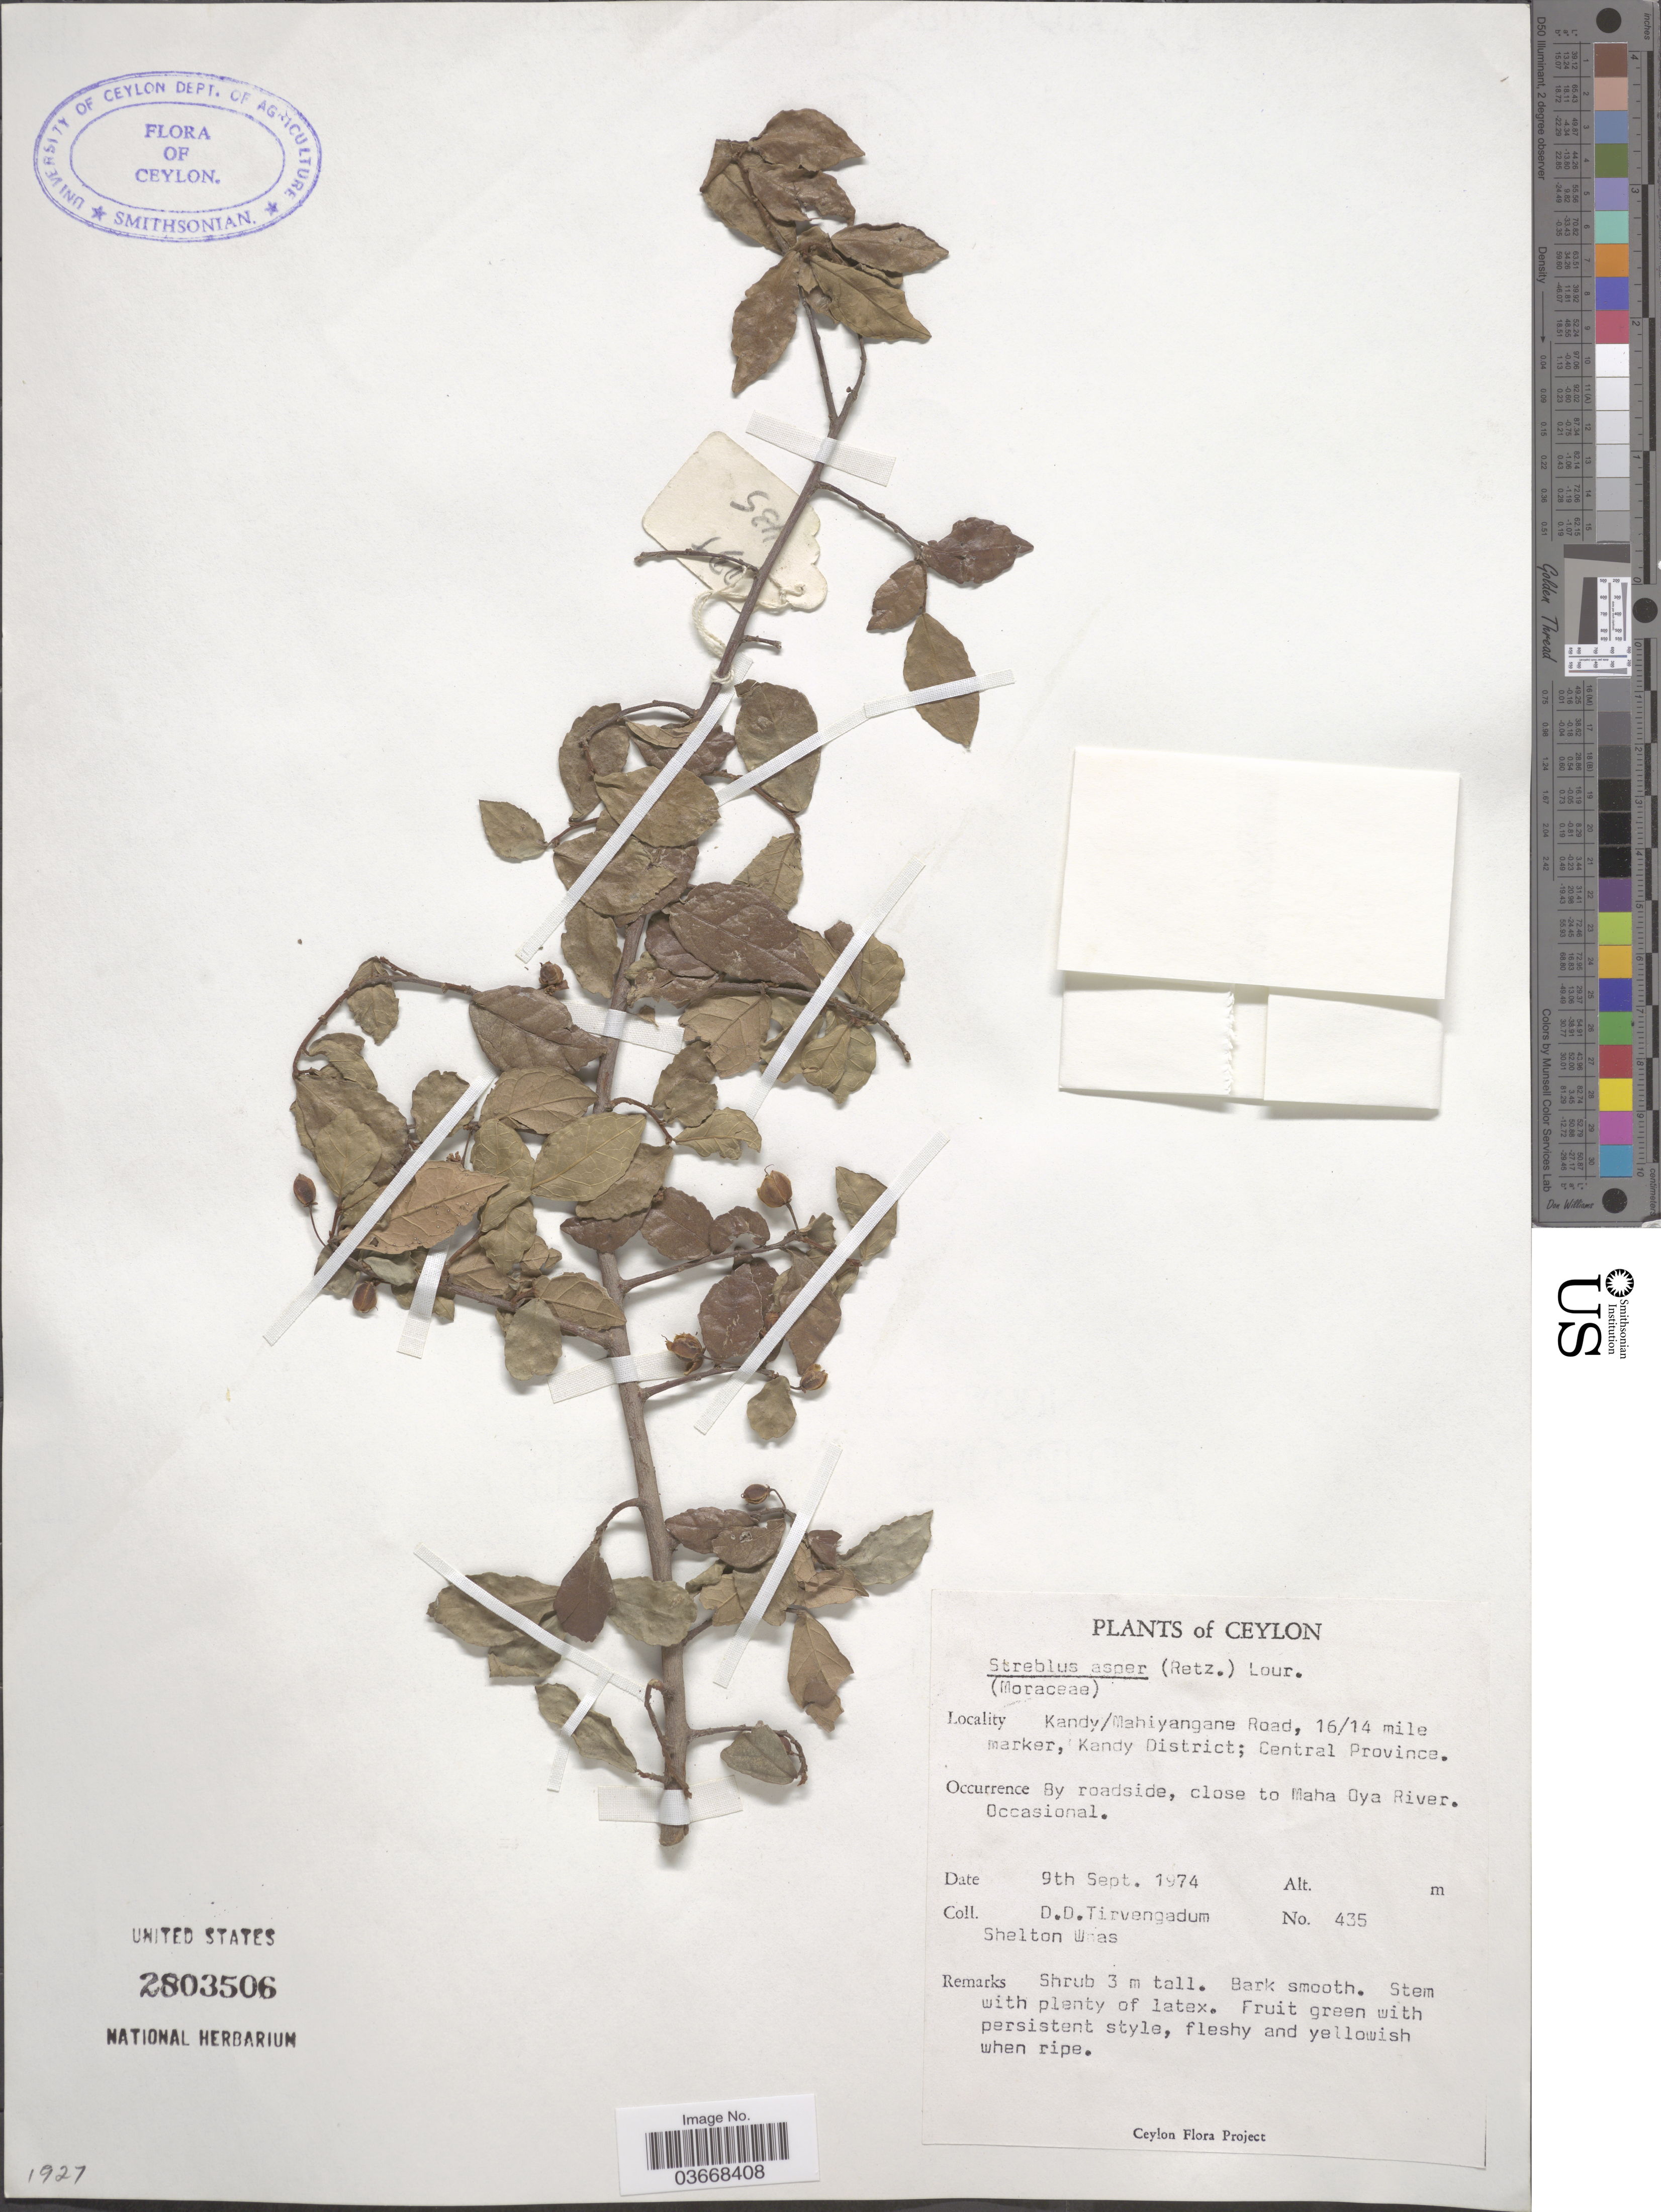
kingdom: Plantae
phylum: Tracheophyta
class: Magnoliopsida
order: Rosales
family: Moraceae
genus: Streblus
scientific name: Streblus asper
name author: Lour.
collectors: D. Tirvengadum & S. Waas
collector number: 435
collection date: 1974-09-09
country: Sri Lanka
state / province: Central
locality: Ceylon. Kandy/Mahiyangane Road, 16/14 mile marker, Kandy District. By roadside, close to Maha Oya River.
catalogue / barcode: US 2803506